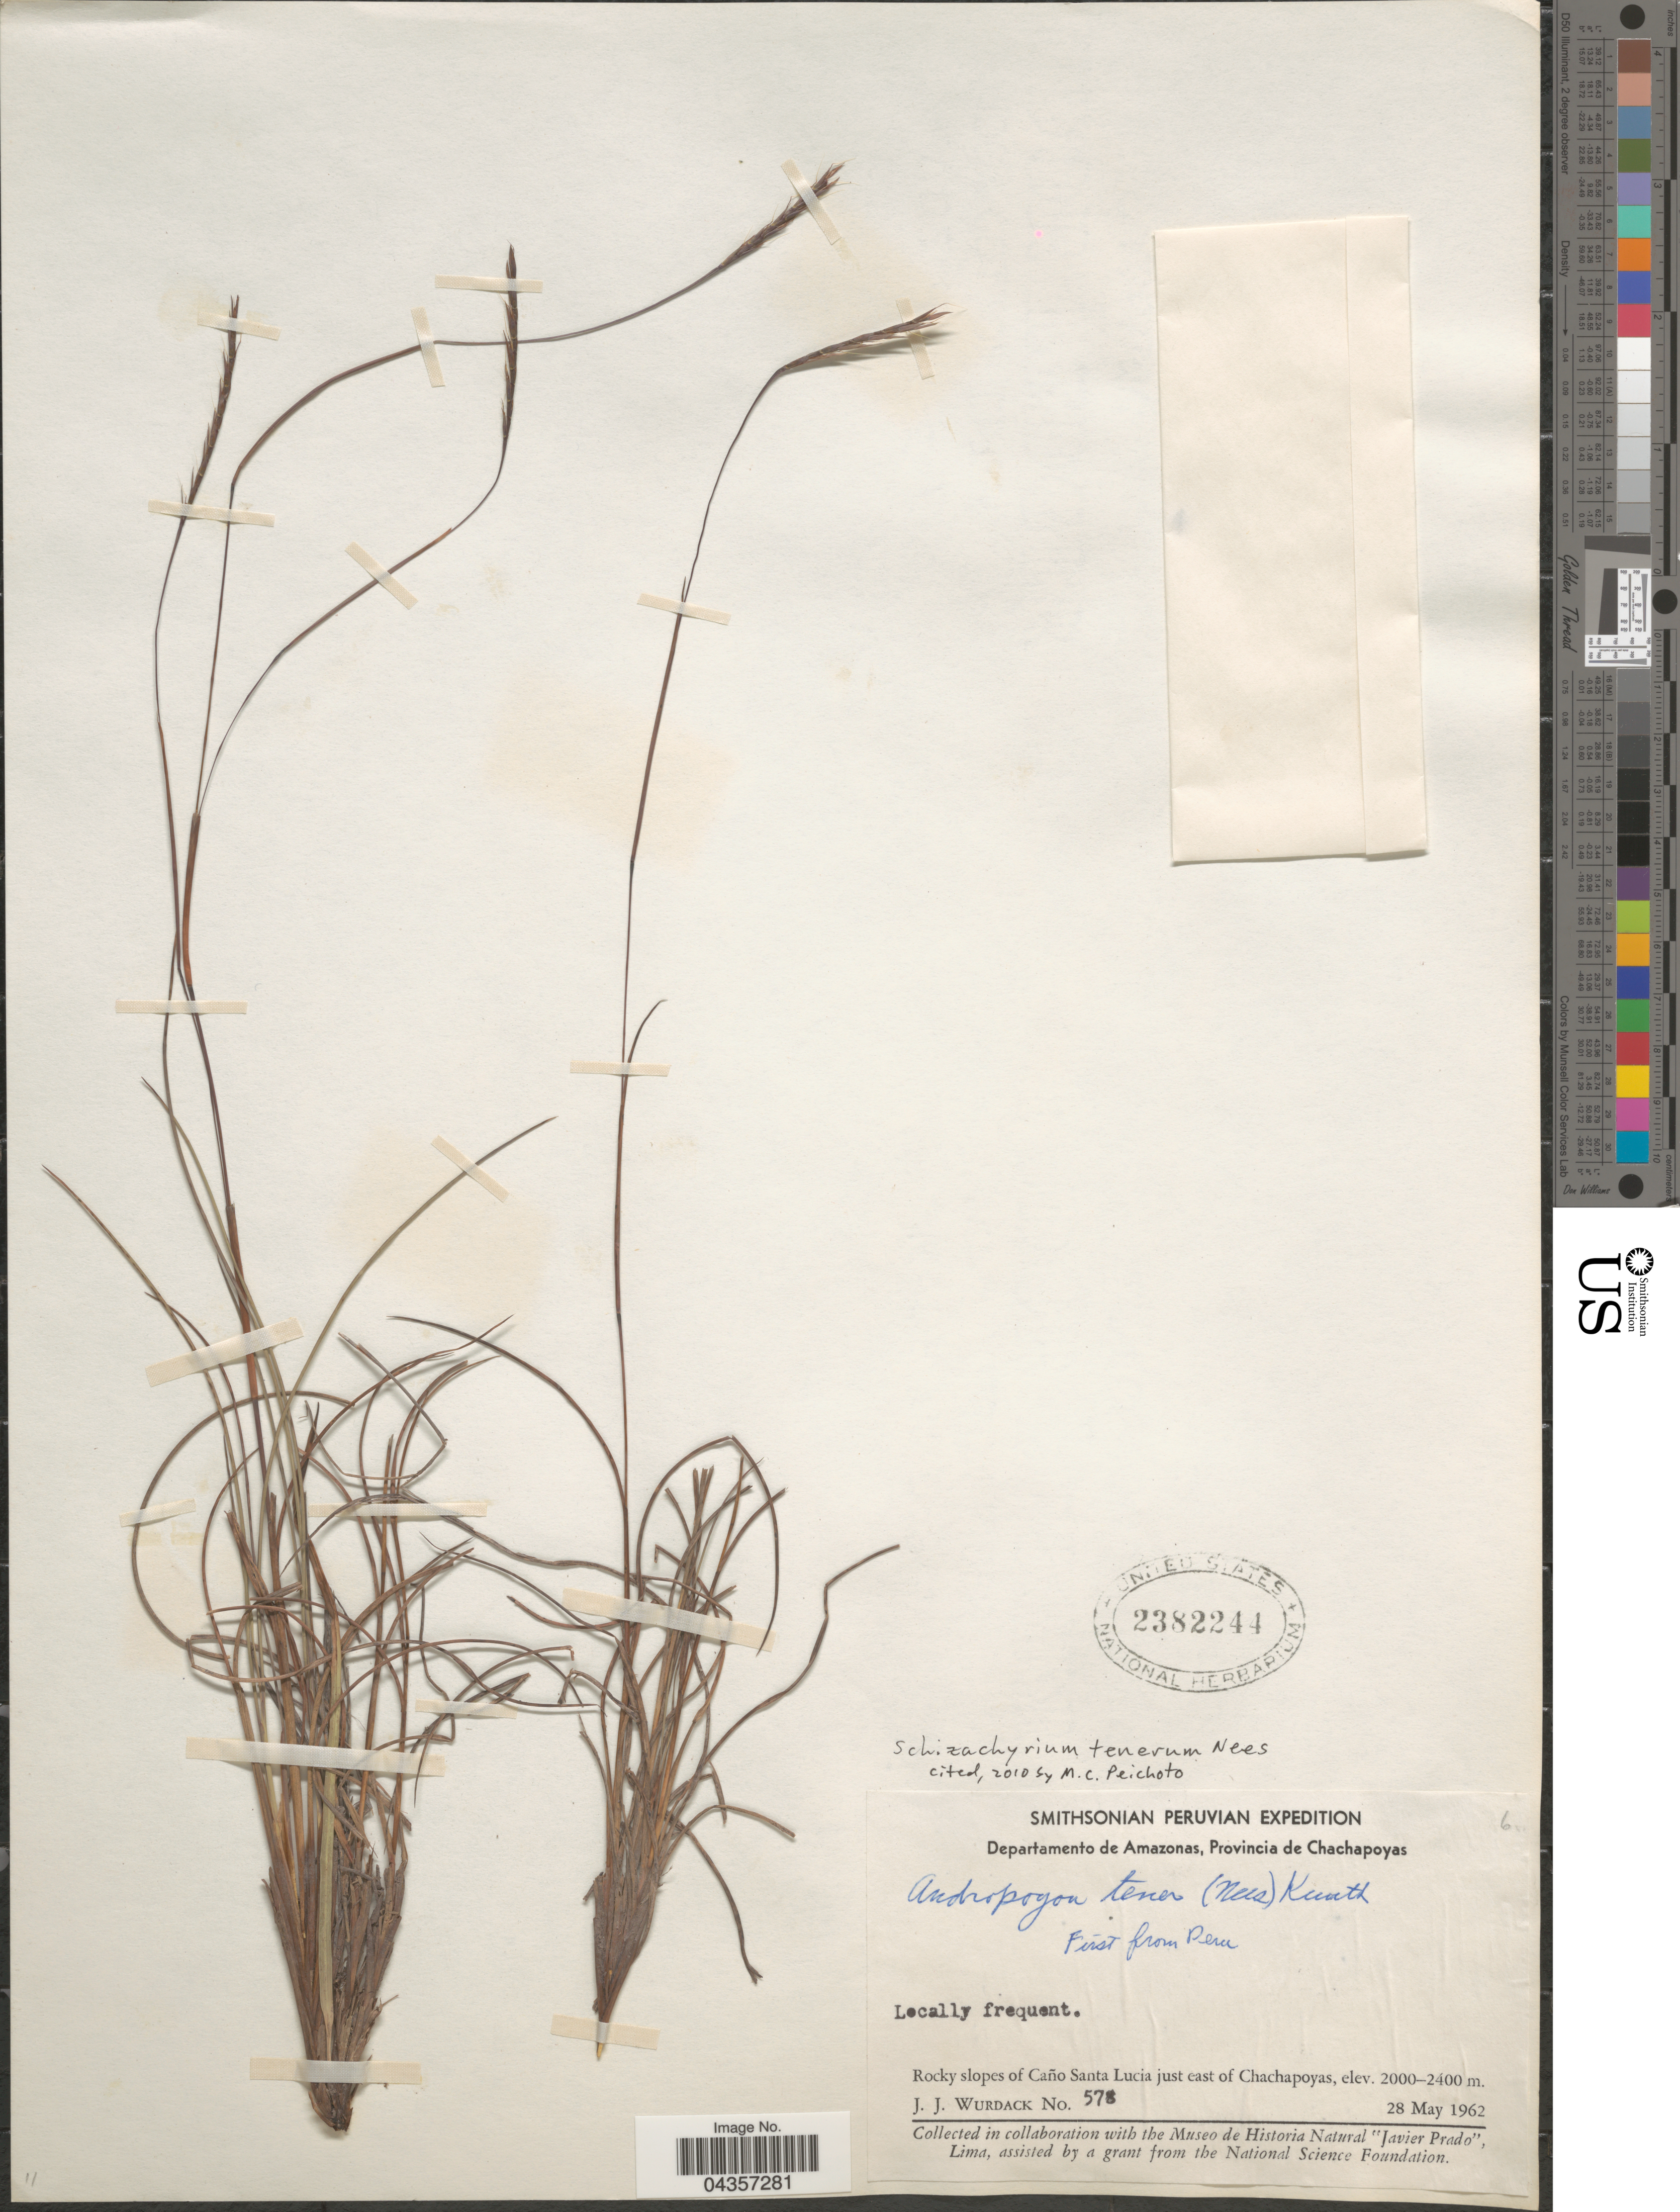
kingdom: Plantae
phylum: Tracheophyta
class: Liliopsida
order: Poales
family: Poaceae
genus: Schizachyrium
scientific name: Schizachyrium tenerum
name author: Nees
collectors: J. J. Wurdack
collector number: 578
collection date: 1962-05-28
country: Peru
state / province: Amazonas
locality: Smithsonian Peruvian Expedition. Departamento de Amazonas, Provincia de Chachapoyas. Rocky slopes of Caño Santa Lucia just east of Chachapoyas.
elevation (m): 2000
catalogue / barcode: US 2382244